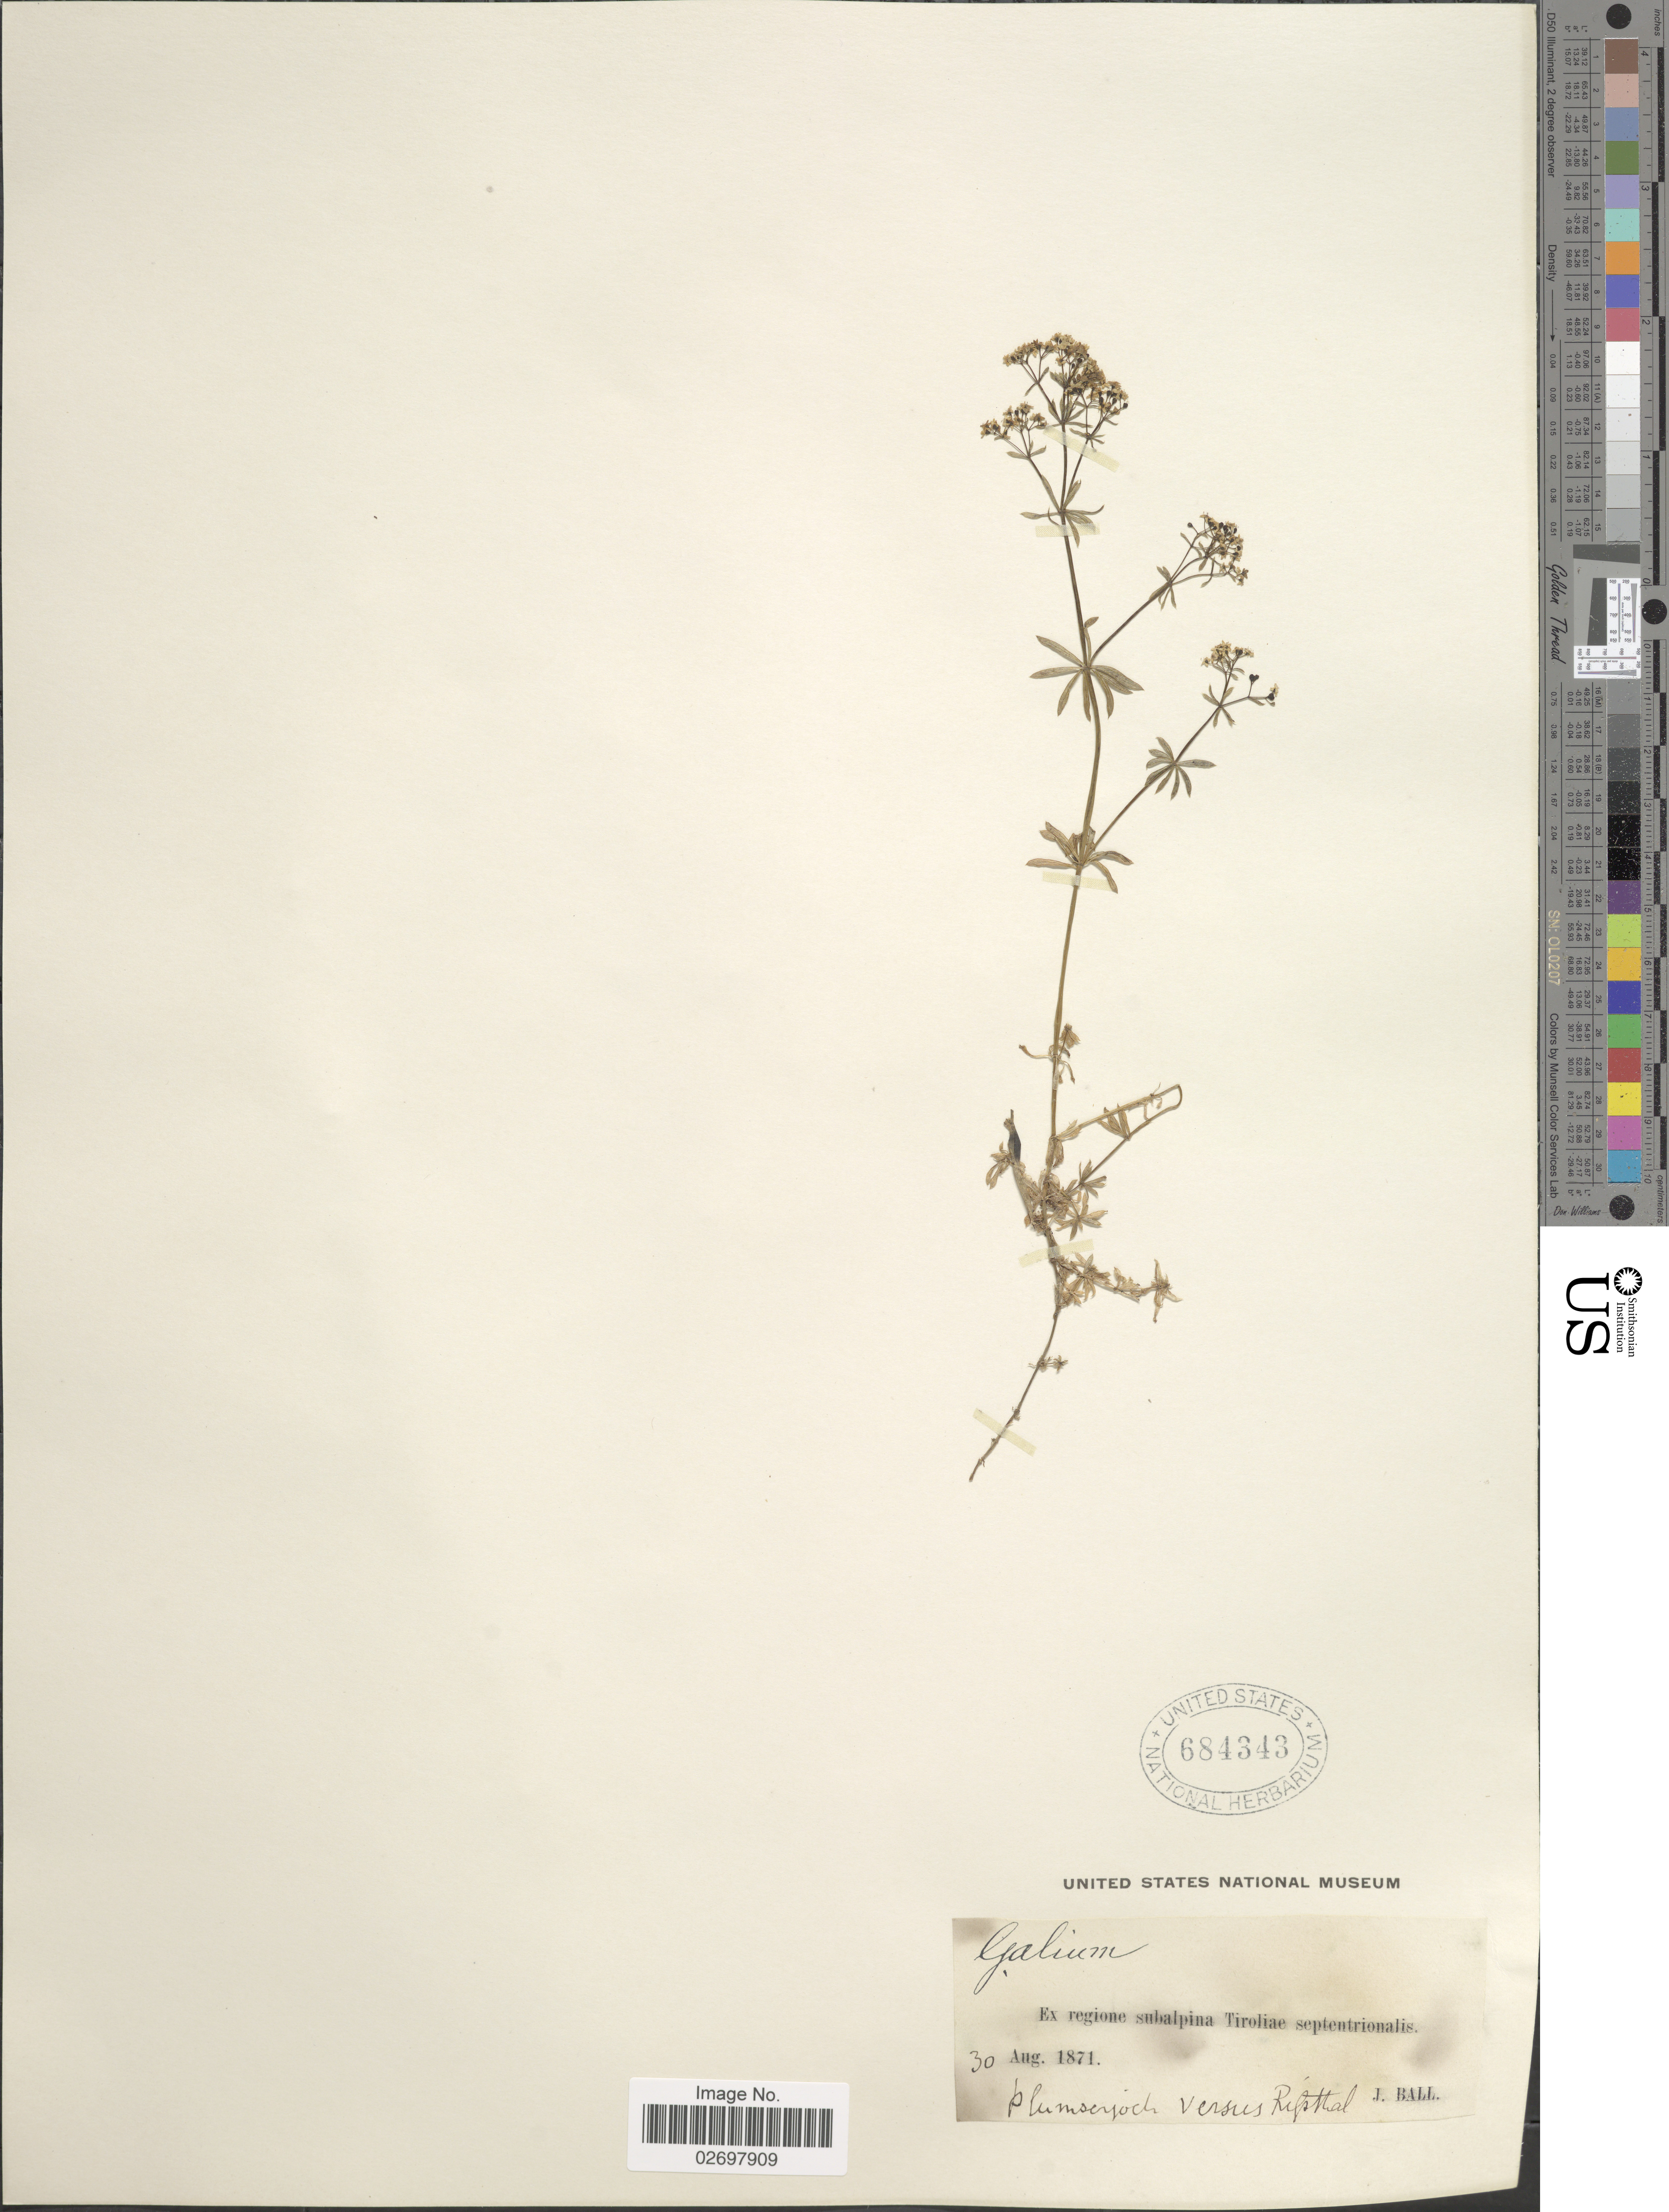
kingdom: Plantae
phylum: Tracheophyta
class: Magnoliopsida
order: Gentianales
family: Rubiaceae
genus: Galium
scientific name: Galium sp.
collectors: J. Ball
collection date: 1871-08-30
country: Austria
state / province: Tirol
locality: Ex regione subalpina Tiroliae septentrionalis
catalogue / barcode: US 684343